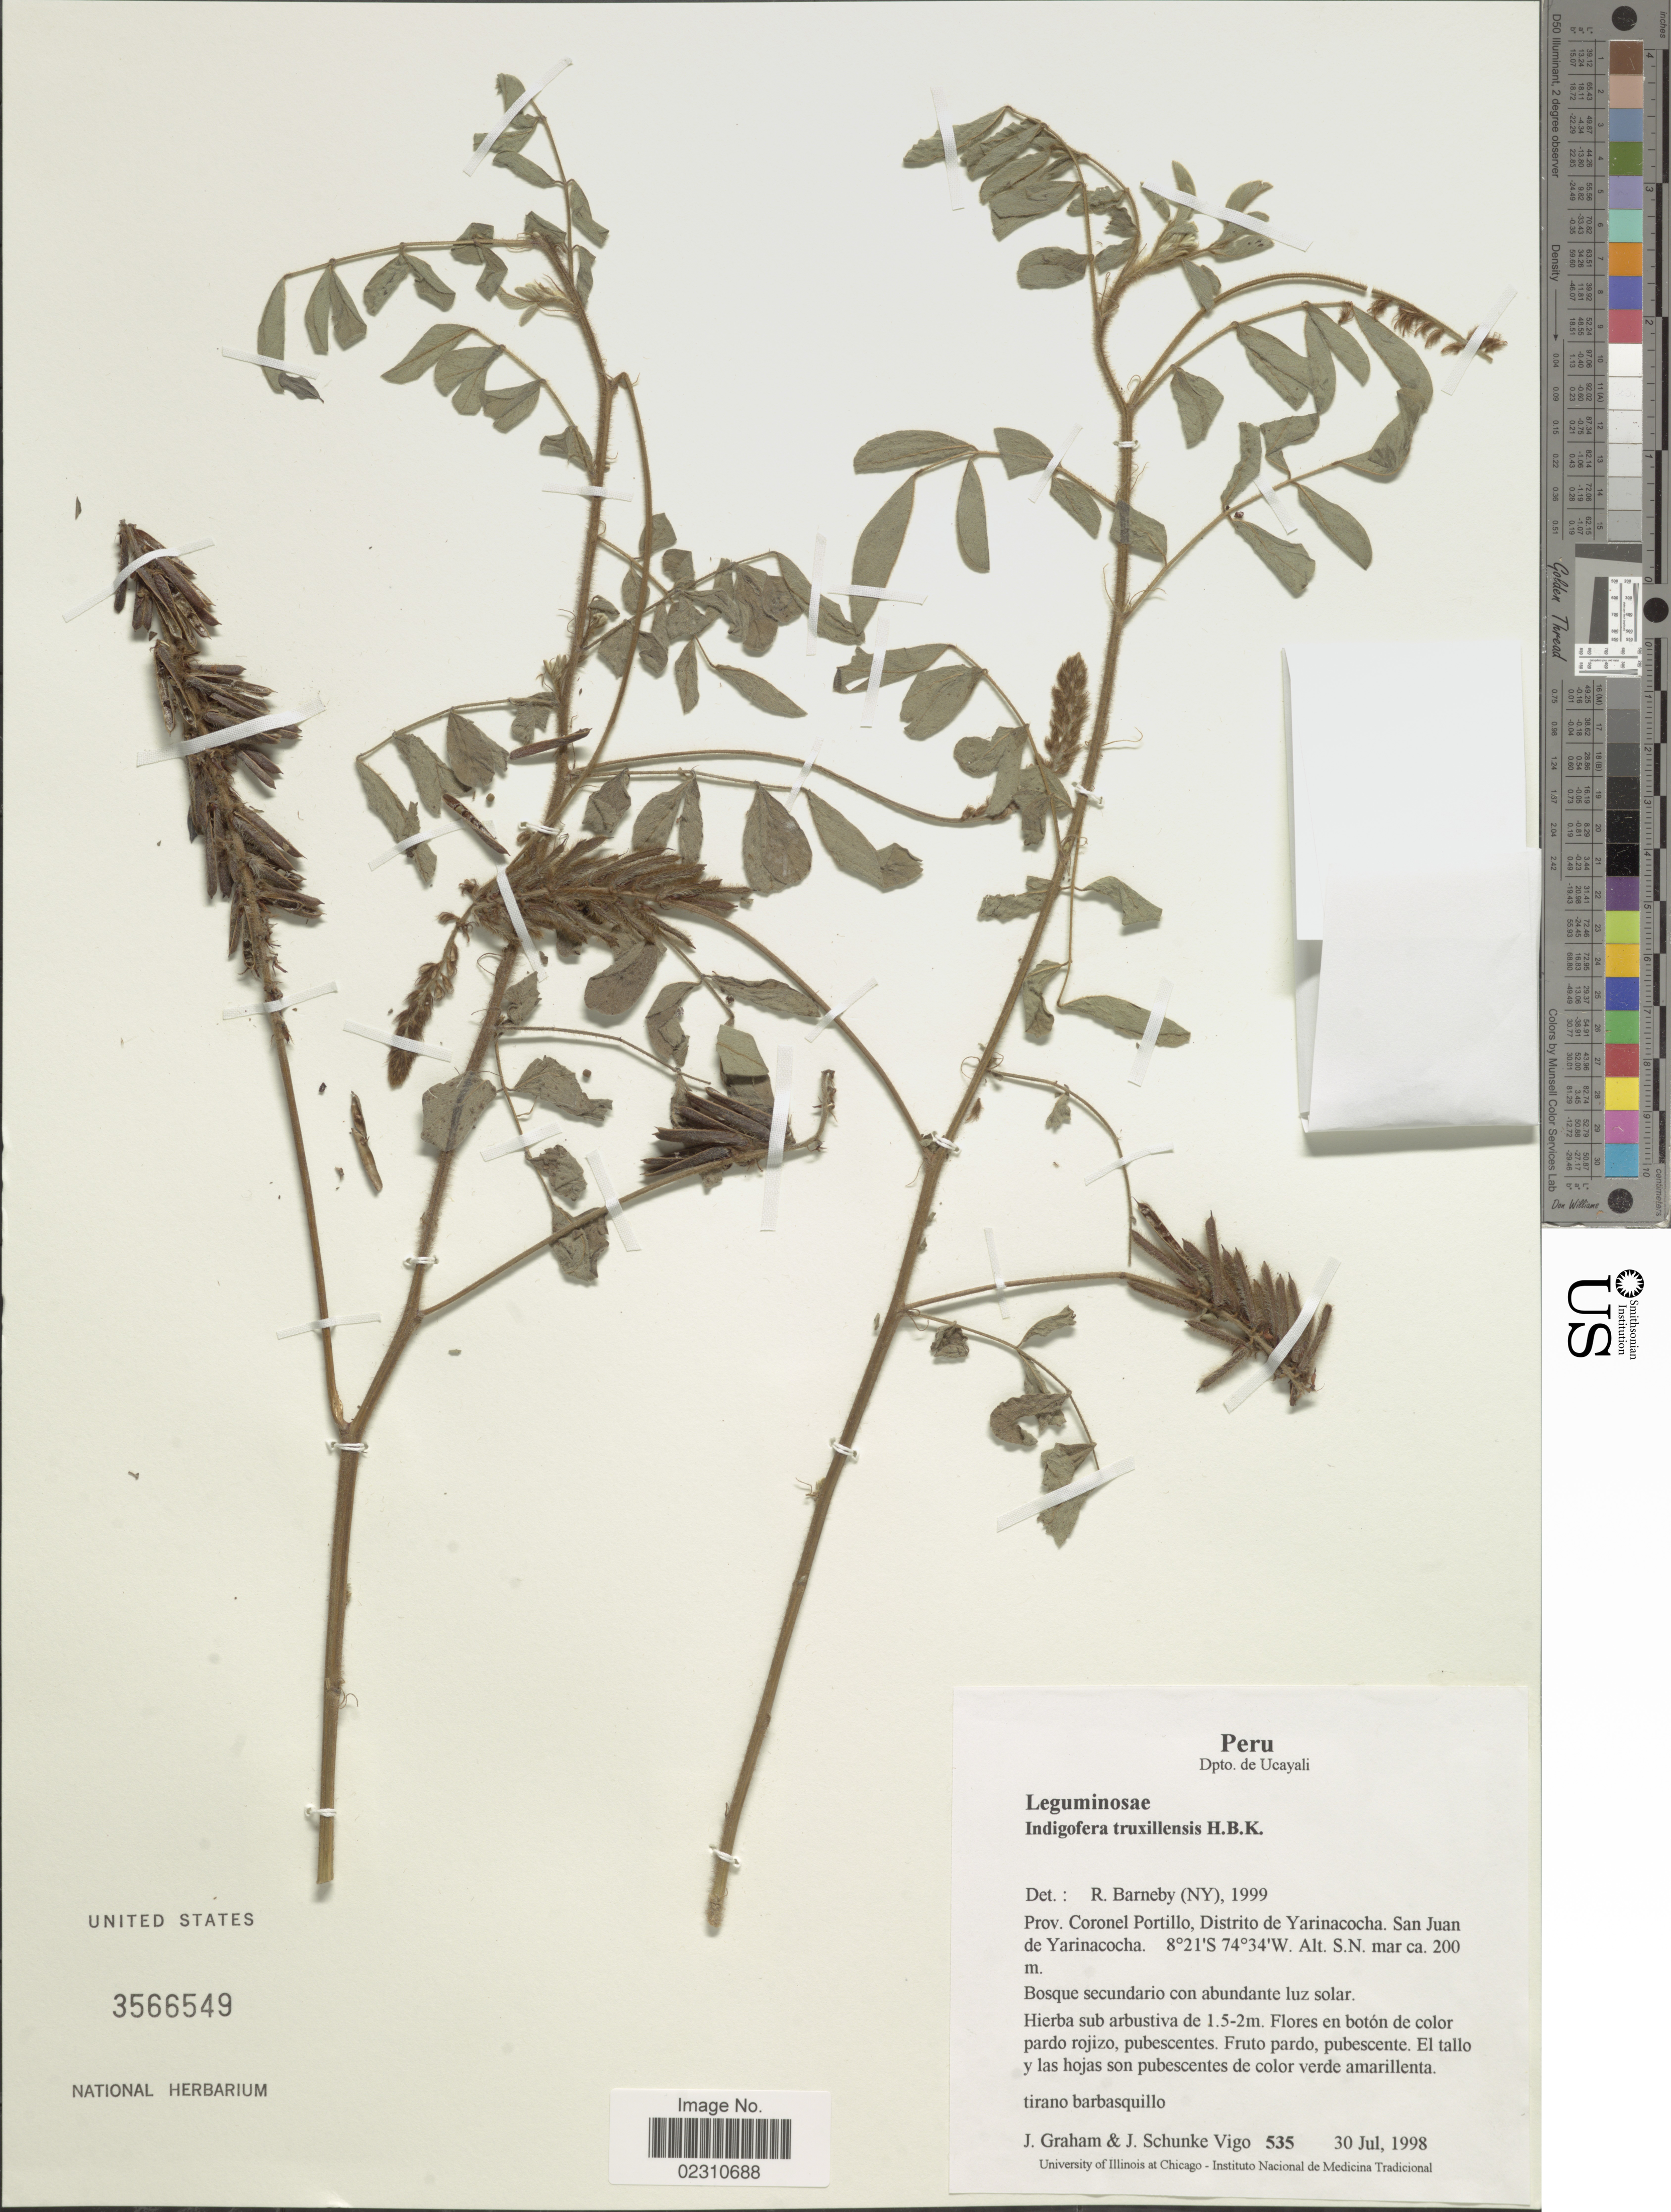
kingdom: Plantae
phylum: Tracheophyta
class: Magnoliopsida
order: Fabales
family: Fabaceae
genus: Indigofera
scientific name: Indigofera truxillensis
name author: Kunth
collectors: J. Graham & J. Schunke Vigo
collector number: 535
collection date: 1998-07-30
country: Peru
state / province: Ucayali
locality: Peru,Dept. Ucayali, Prov. Coronel Portillo, Distrito de Yarinacocha, San Juan de Yarinacocha.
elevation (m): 200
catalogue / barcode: US 3566549